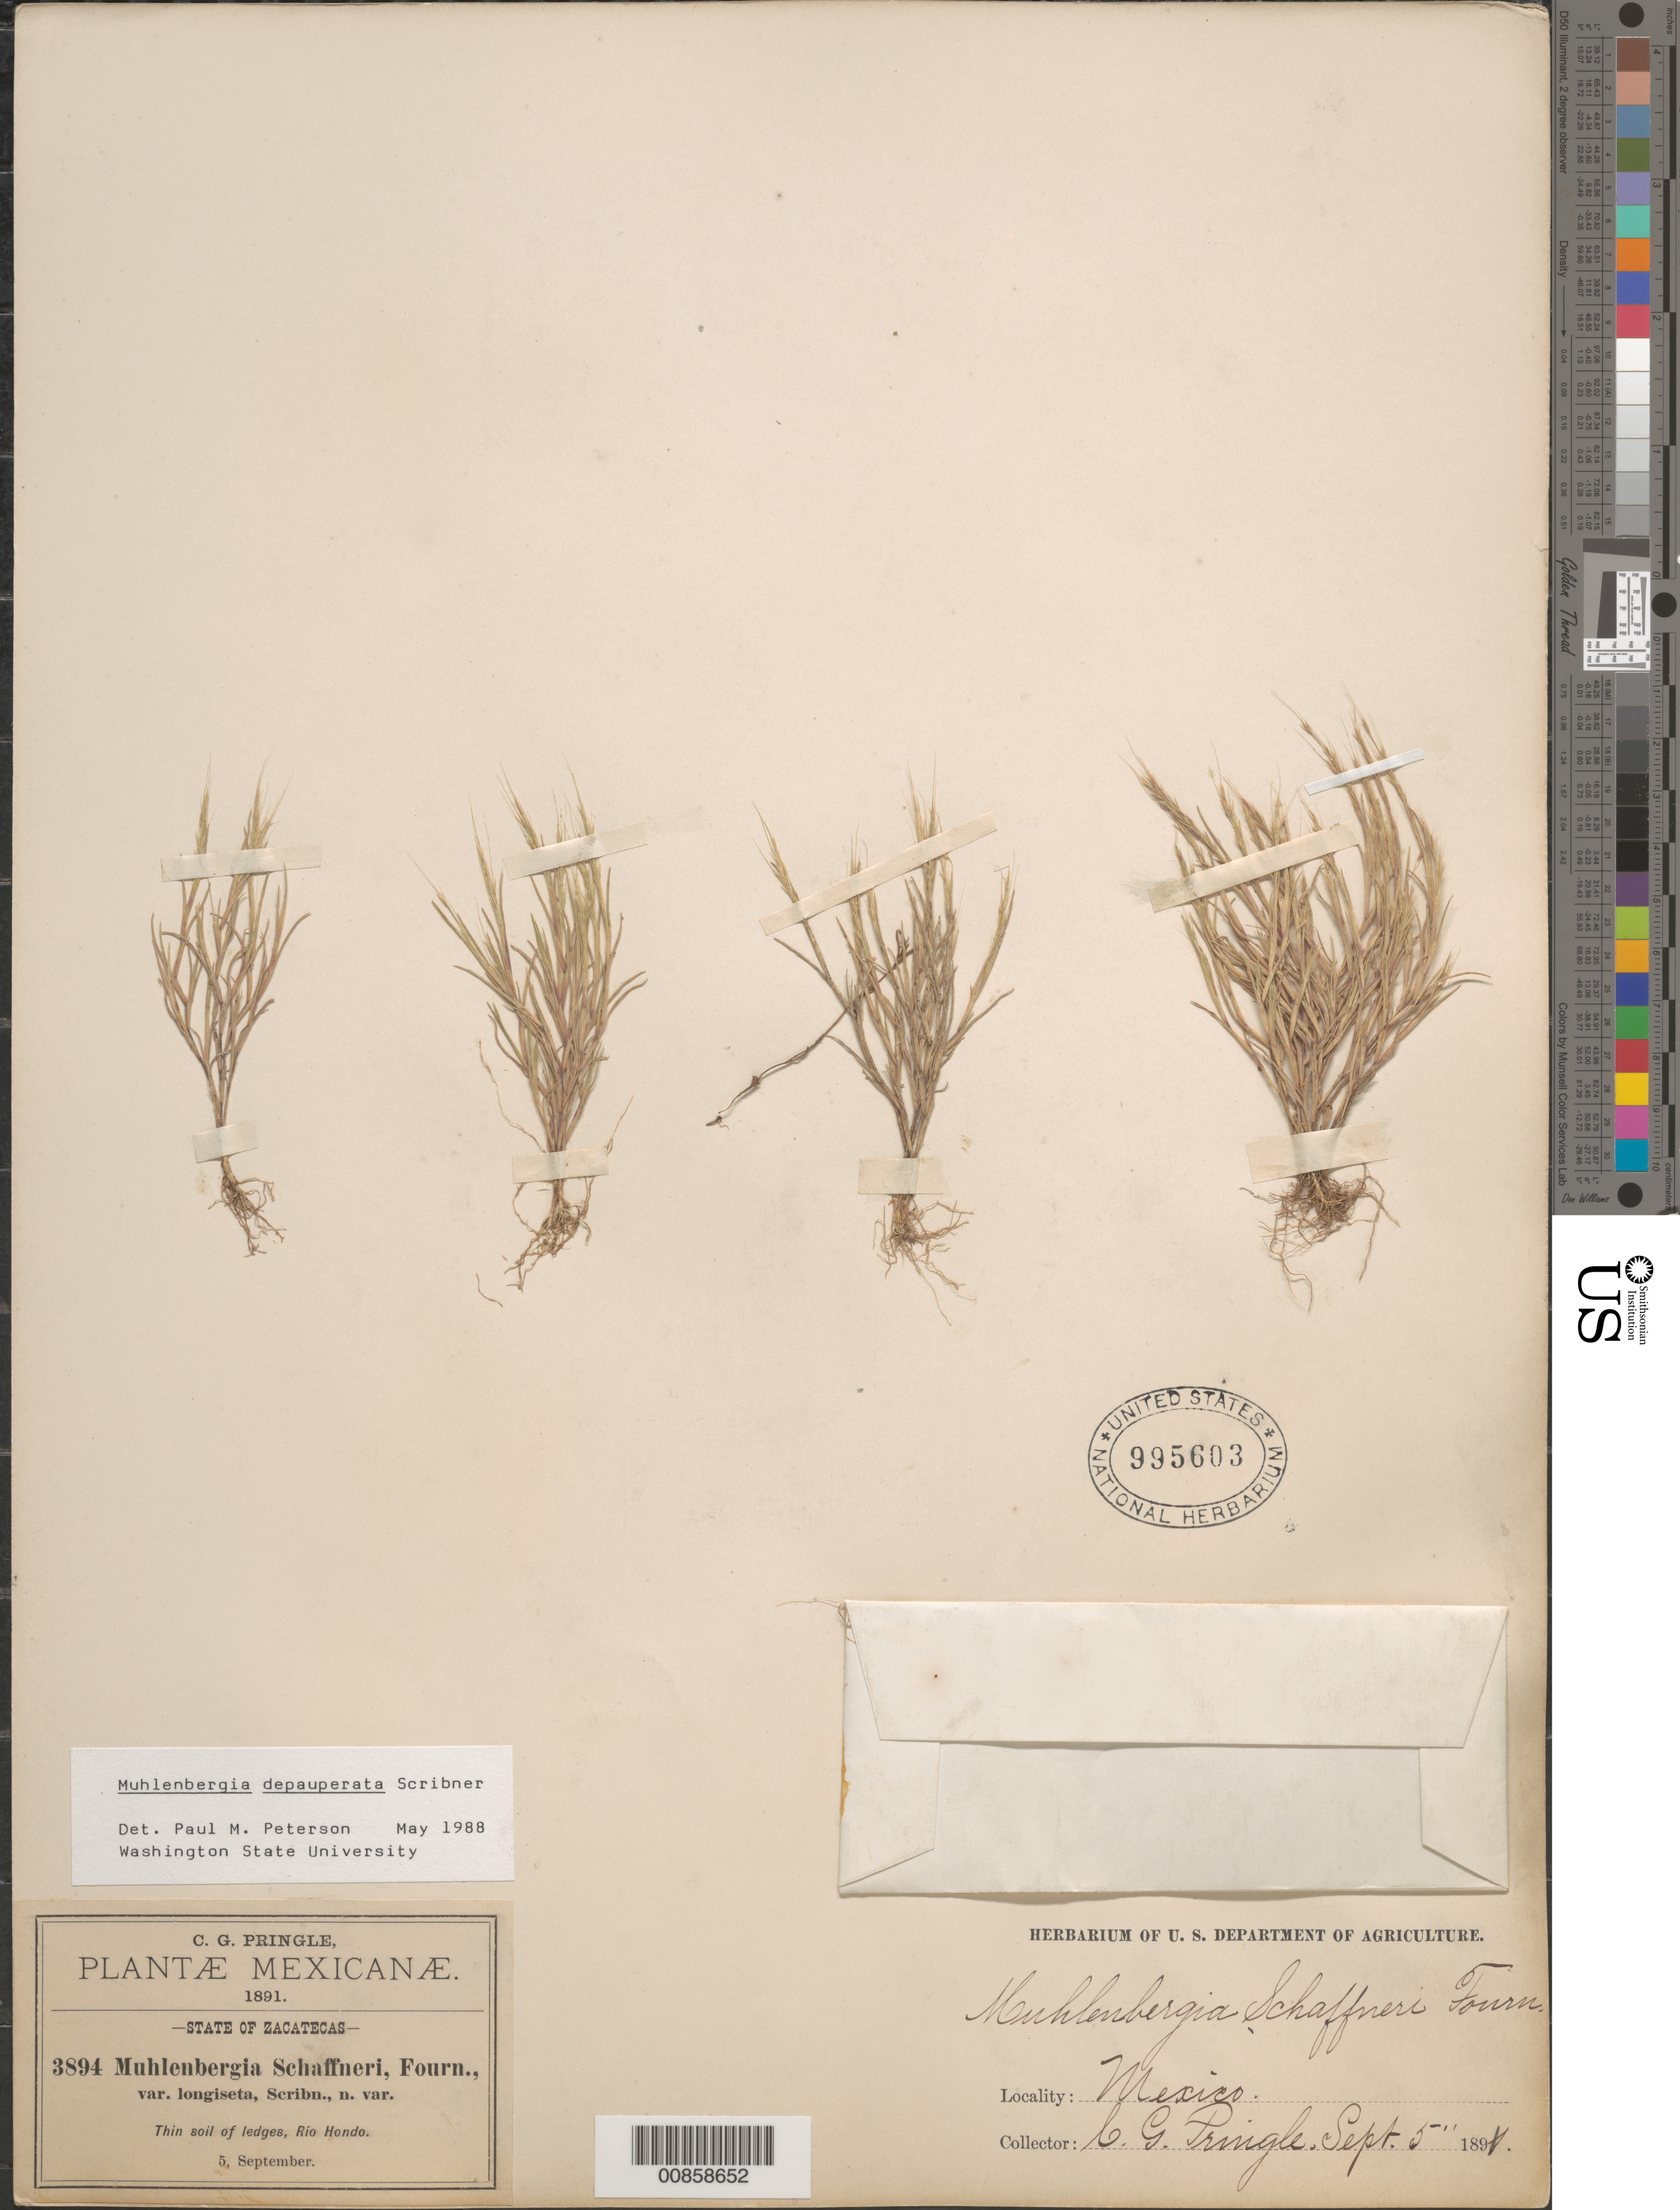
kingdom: Plantae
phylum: Tracheophyta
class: Liliopsida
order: Poales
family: Poaceae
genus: Muhlenbergia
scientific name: Muhlenbergia depauperata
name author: Scribn.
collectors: C. G. Pringle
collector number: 3894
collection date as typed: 05 Sep 1891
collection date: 1891-09-05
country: Mexico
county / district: Río Grande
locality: Río Grande, mpio. Río Grande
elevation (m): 1900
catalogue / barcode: US 995603